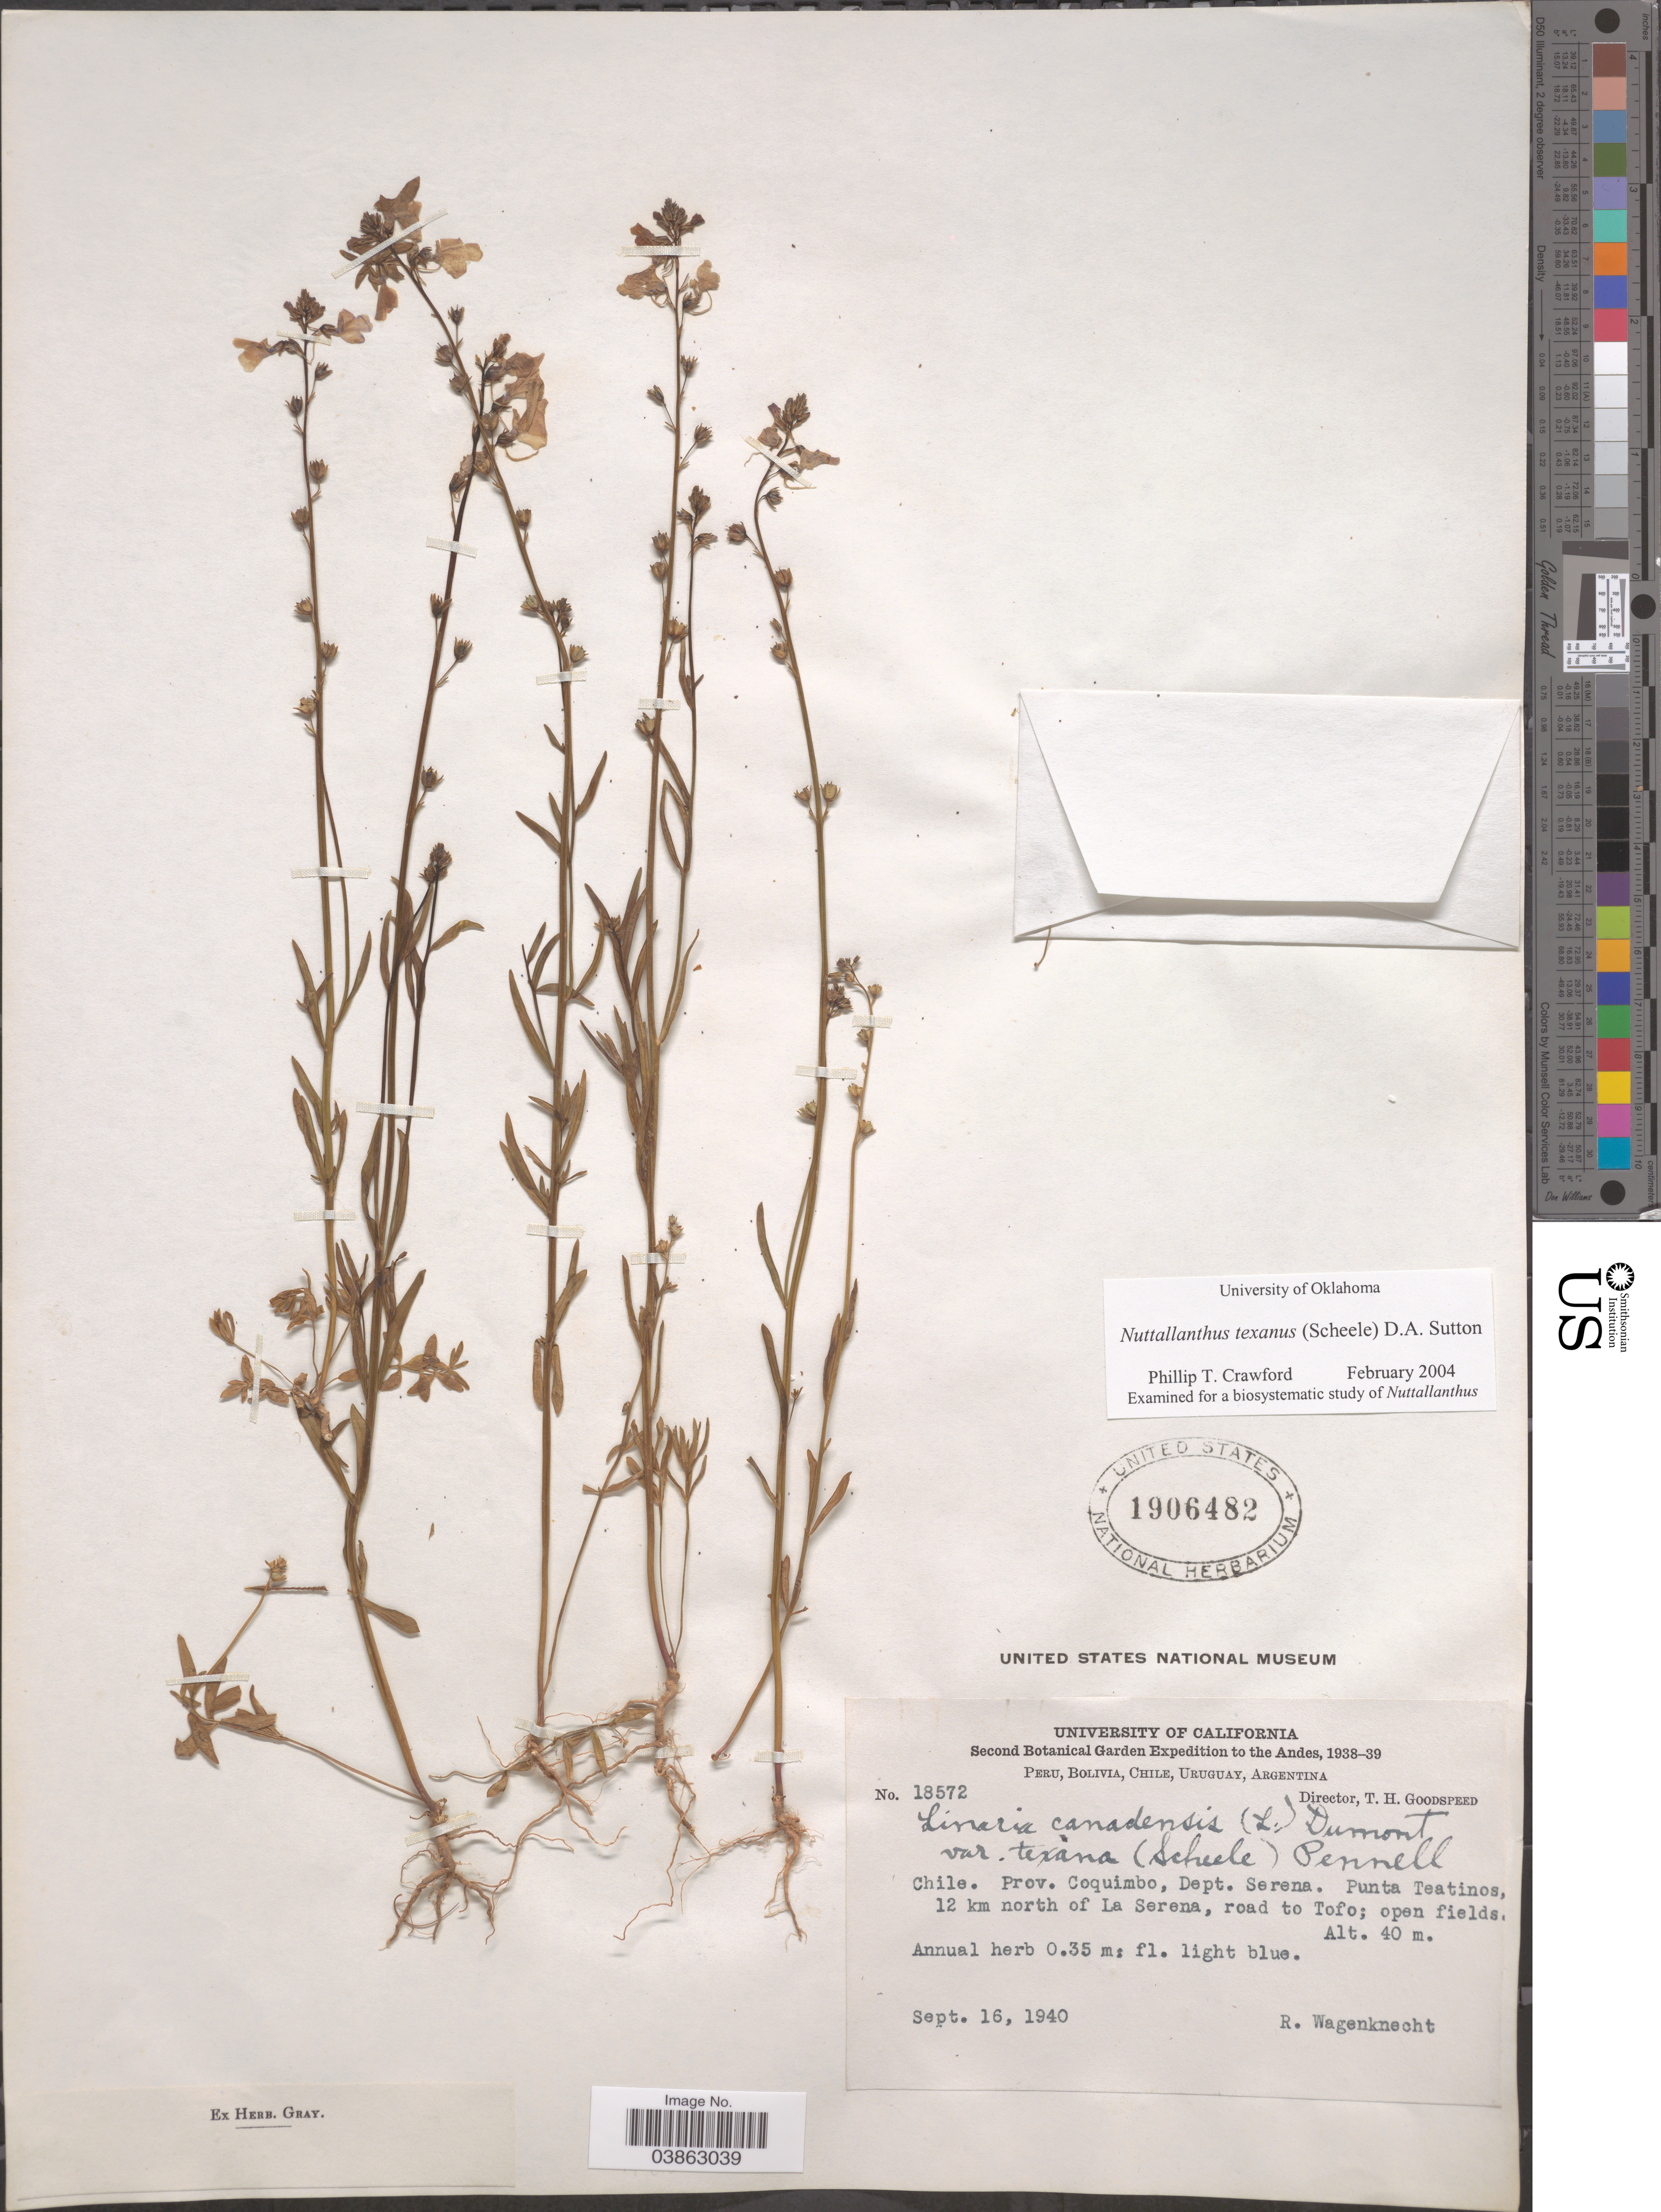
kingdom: Plantae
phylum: Tracheophyta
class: Magnoliopsida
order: Lamiales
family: Plantaginaceae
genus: Linaria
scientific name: Linaria texana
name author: Scheele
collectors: R. Wagenknecht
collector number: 18572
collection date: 1940-09-16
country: Chile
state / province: Coquimbo (IV)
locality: Prov. Coquimbo, Dept. Serena. Punta Teatinos, 12 km north of La Serena, road to Tofo.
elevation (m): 40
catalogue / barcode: US 1906482